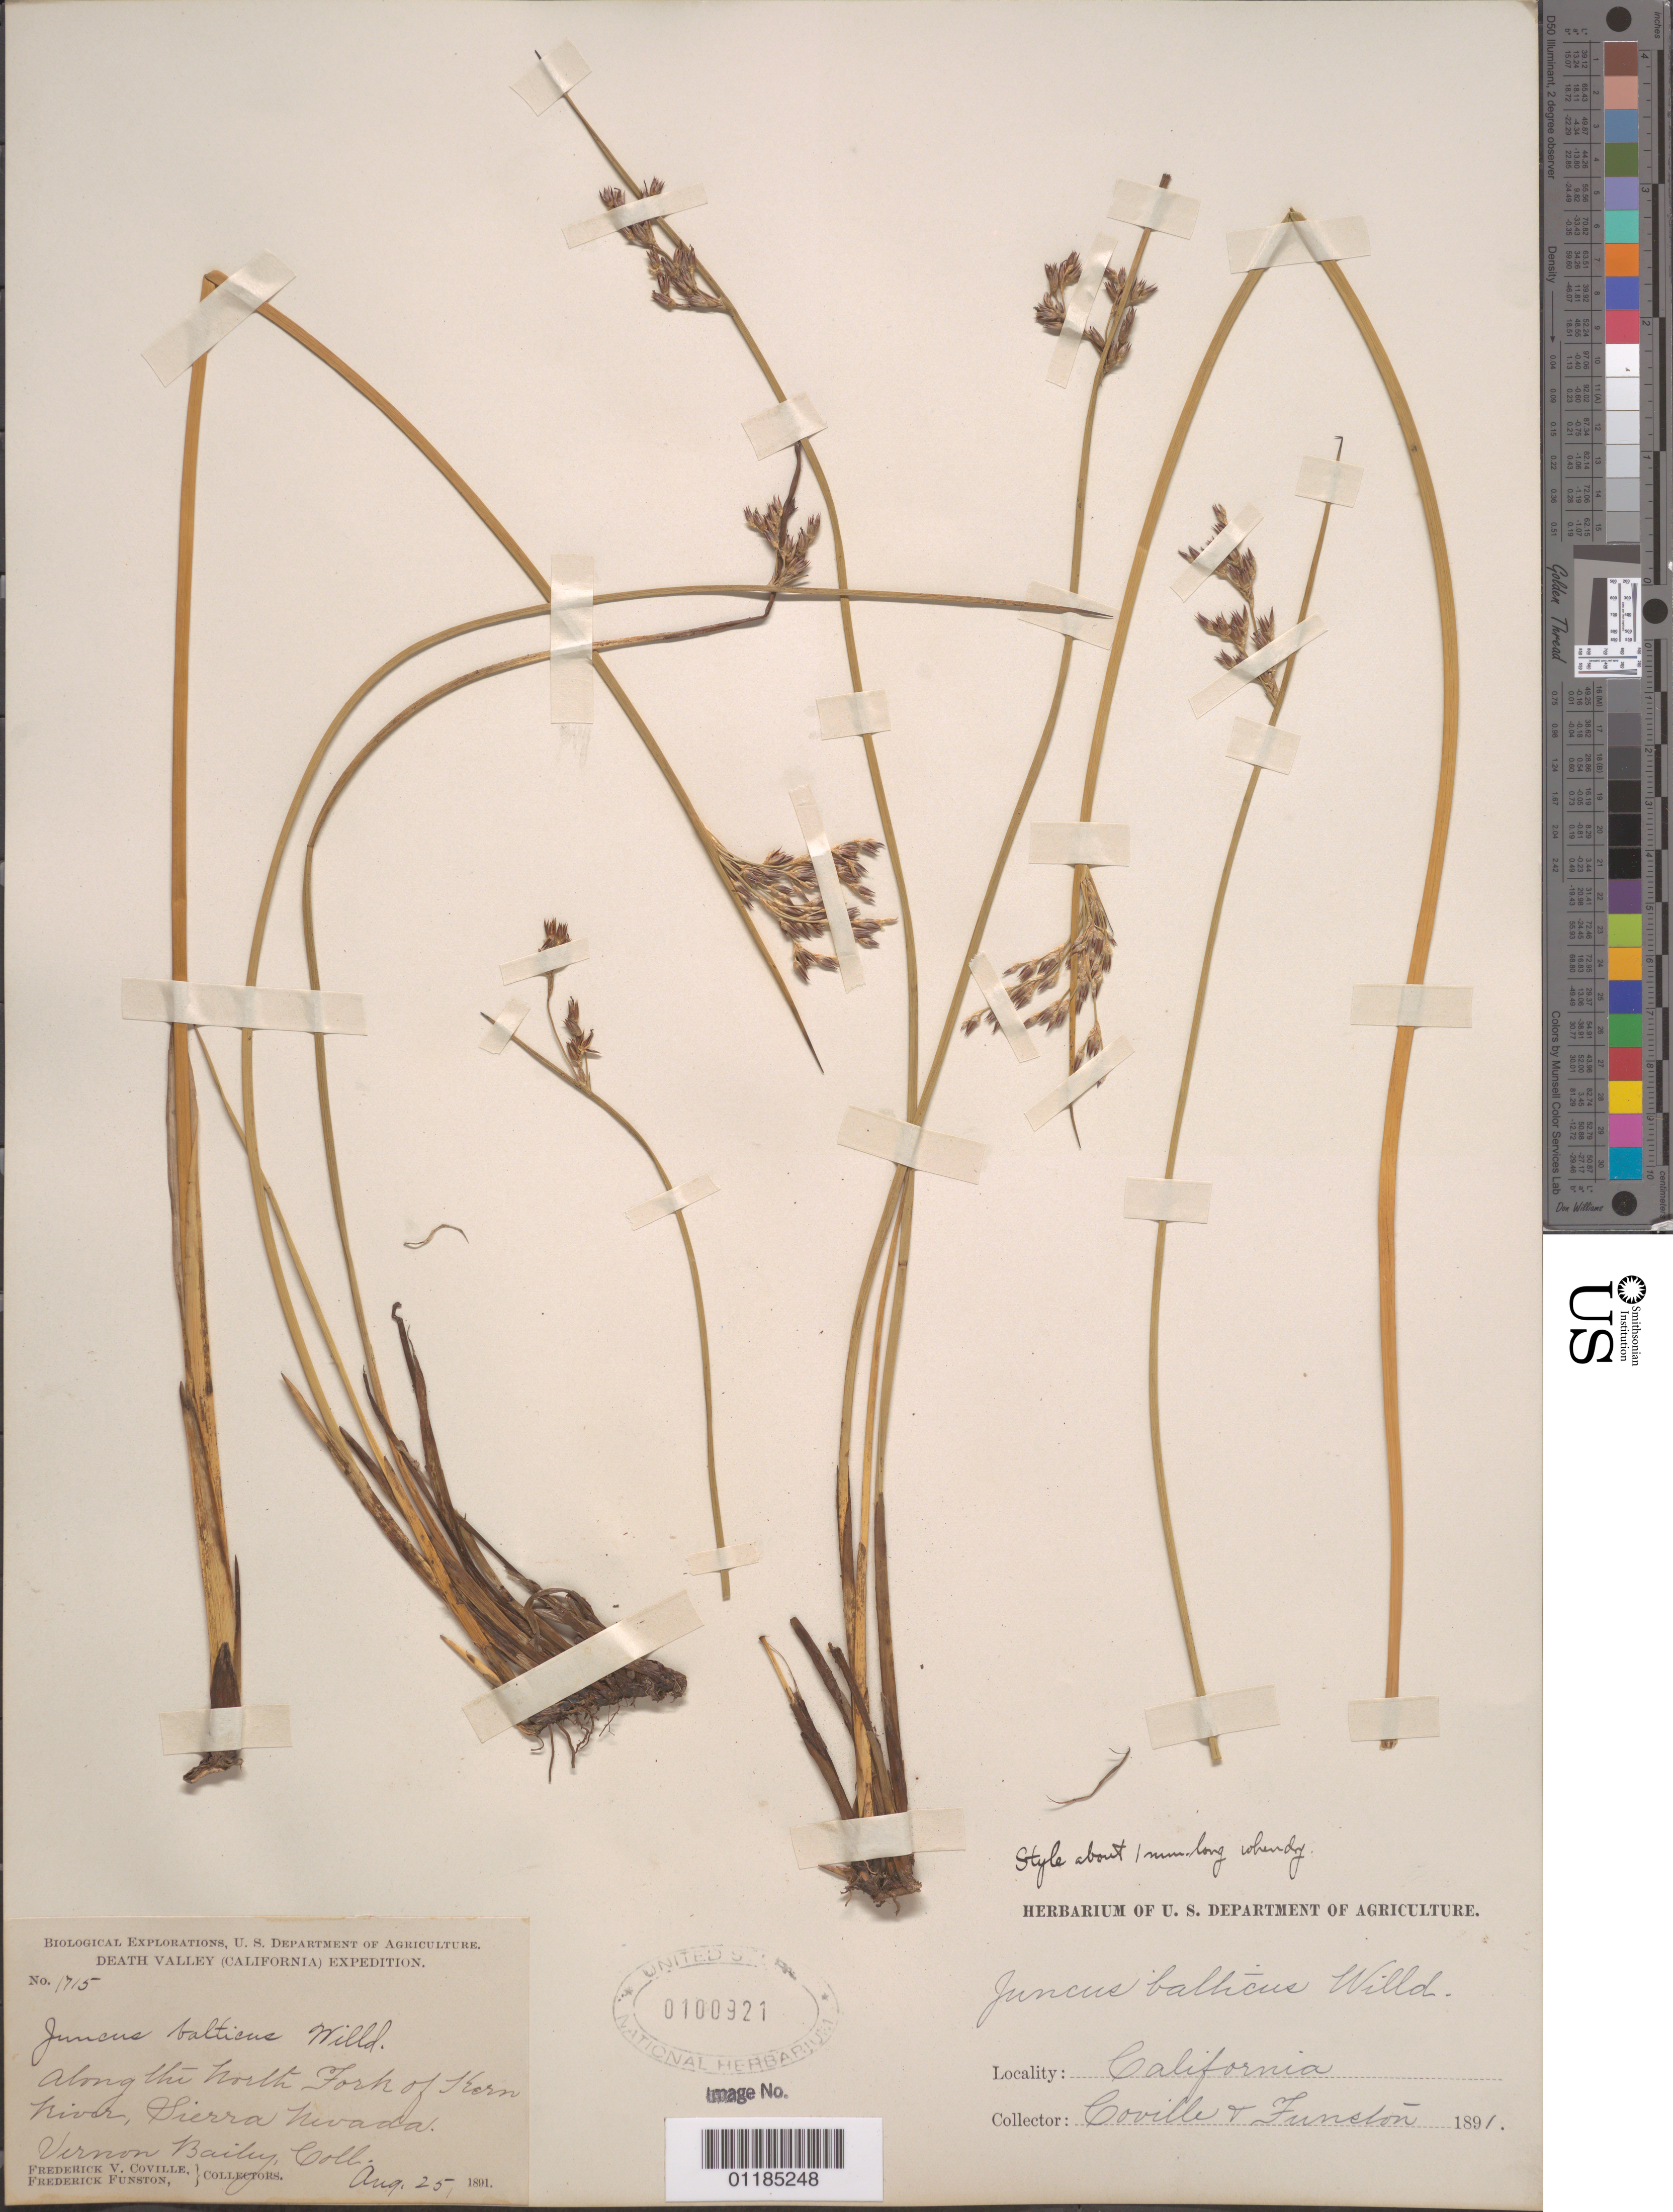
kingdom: Plantae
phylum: Tracheophyta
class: Liliopsida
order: Poales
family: Juncaceae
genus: Juncus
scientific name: Juncus balticus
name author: Willd.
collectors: V. O. Bailey, F. V. Coville & F. Funston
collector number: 1715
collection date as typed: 25 Aug 1891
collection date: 1891-08-25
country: United States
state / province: California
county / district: Kern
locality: Along the North Fork of Kern River.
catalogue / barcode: US 100921